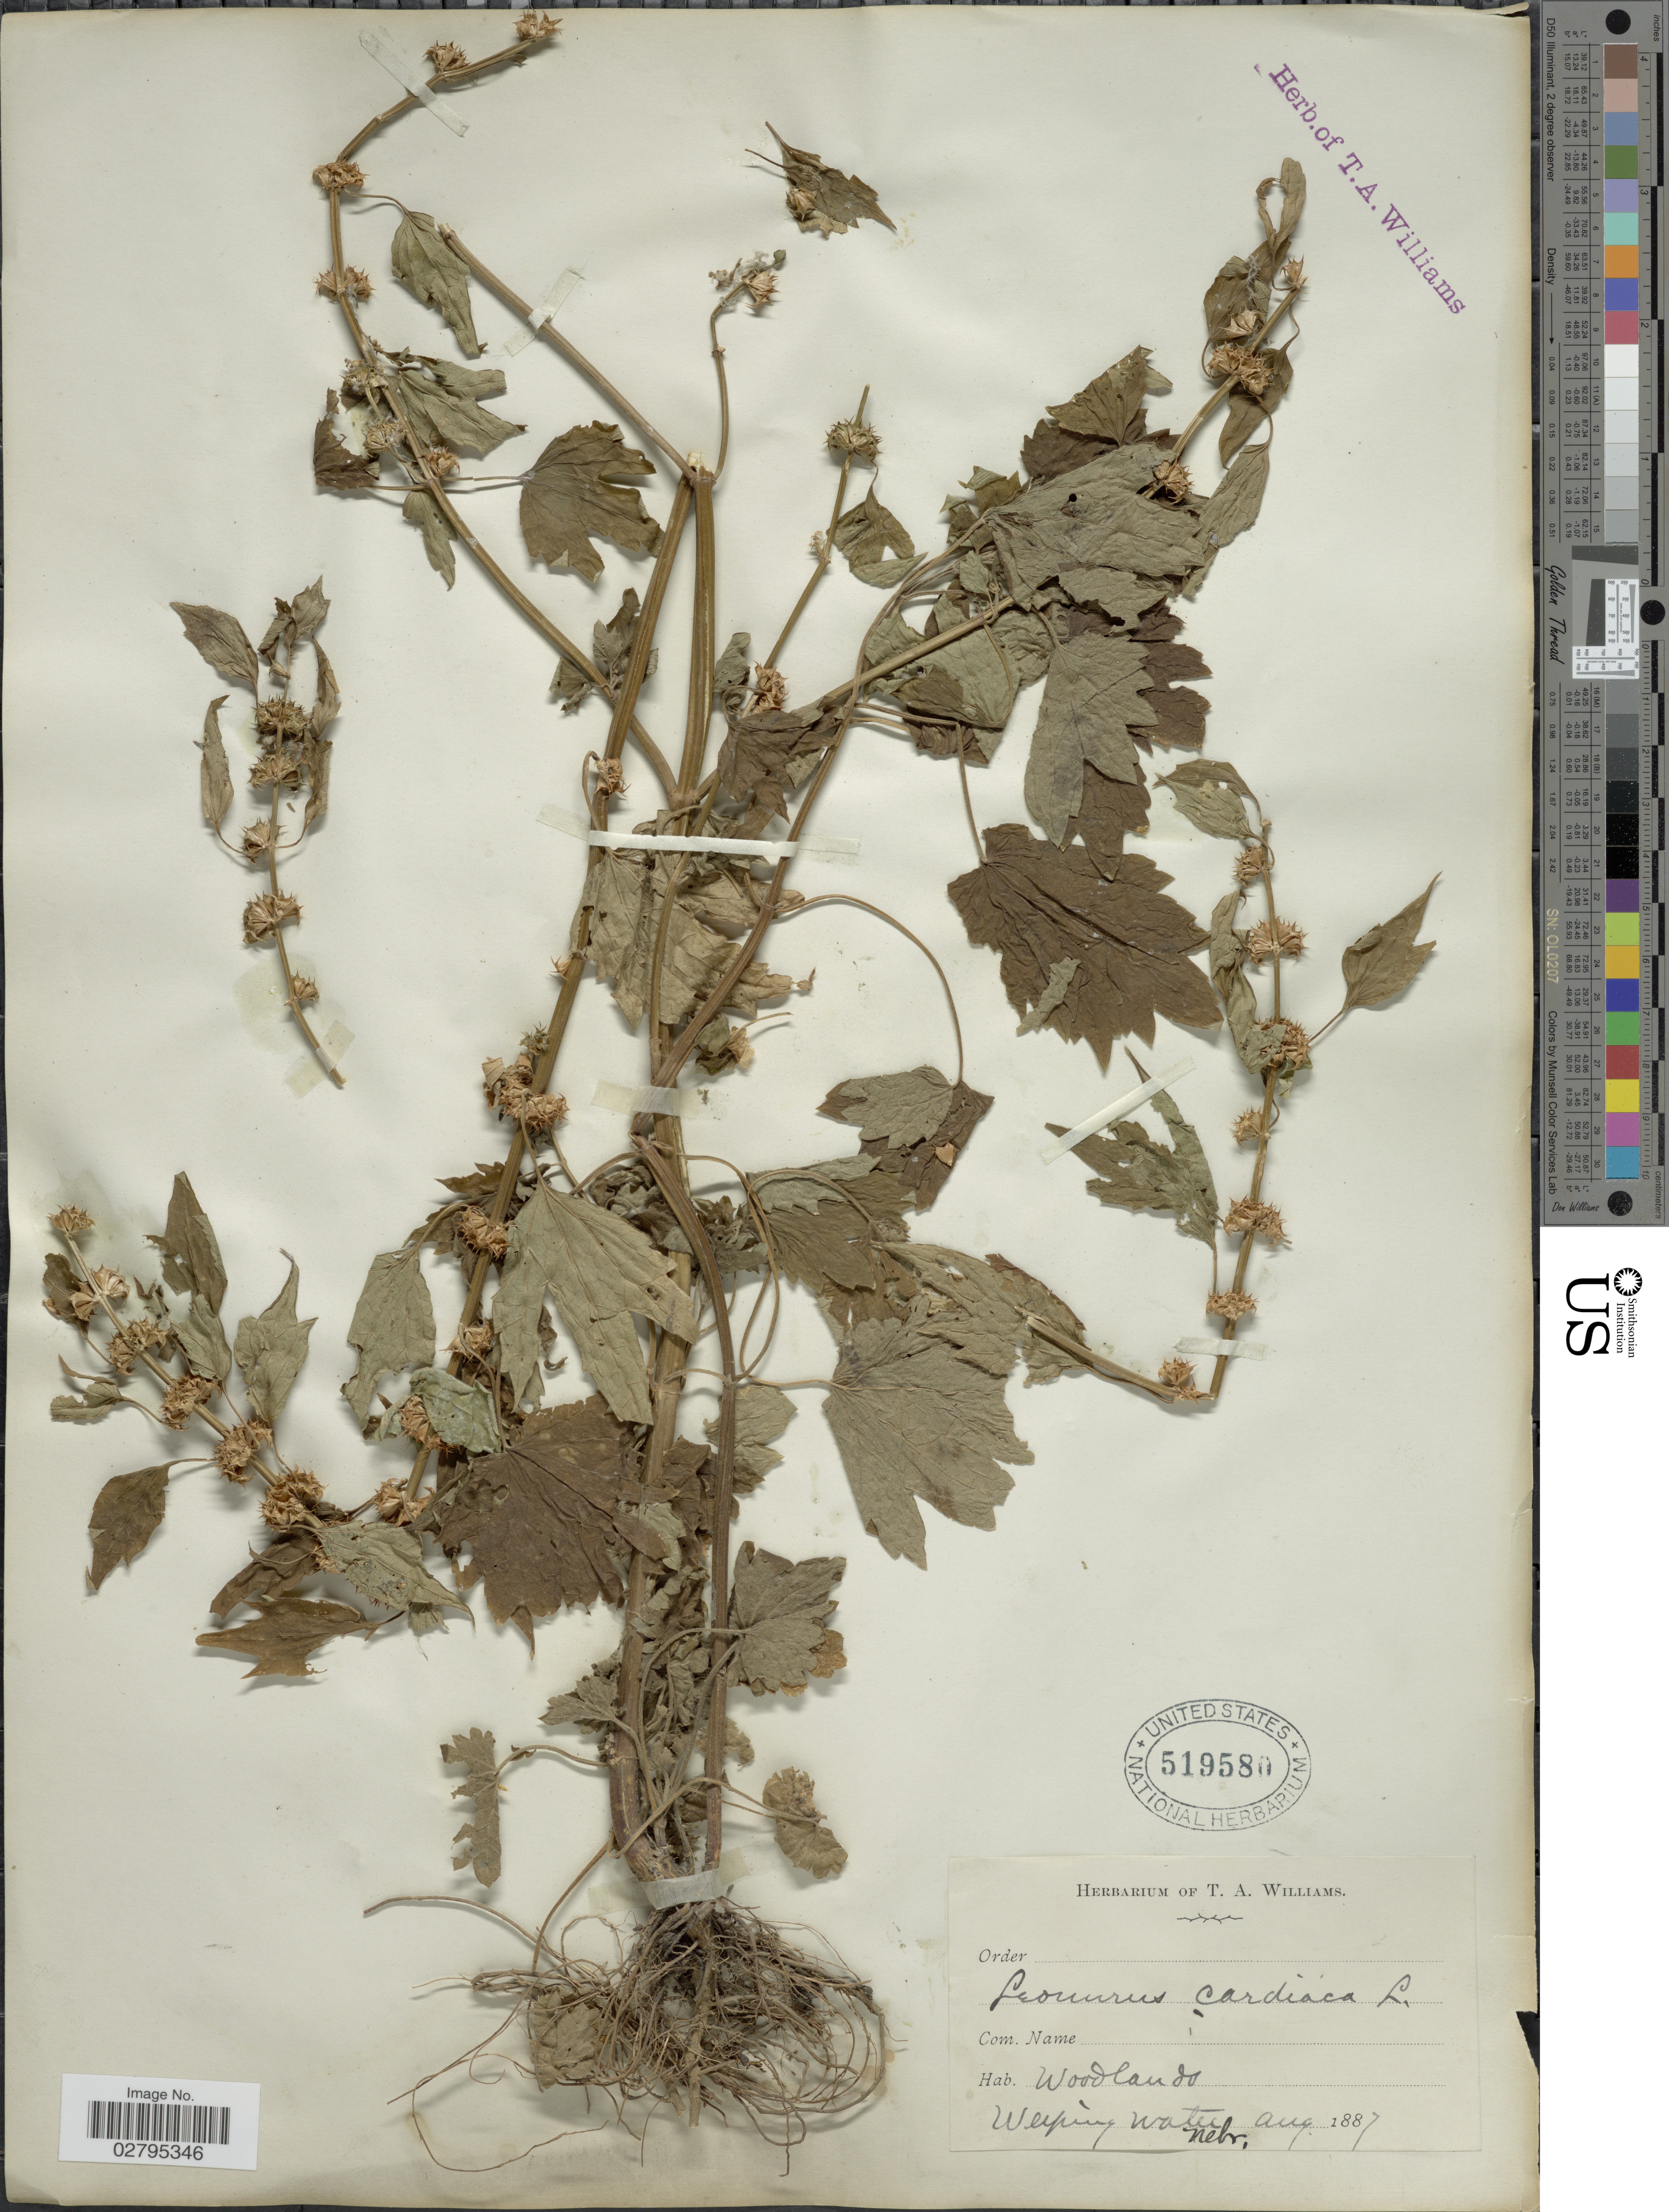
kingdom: Plantae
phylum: Tracheophyta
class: Magnoliopsida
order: Lamiales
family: Lamiaceae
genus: Leonurus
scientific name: Leonurus cardiaca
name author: L.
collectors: T. A. Williams (herbarium)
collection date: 1887-08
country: United States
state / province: Nebraska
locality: Weeping Water, Nebr.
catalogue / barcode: US 519580